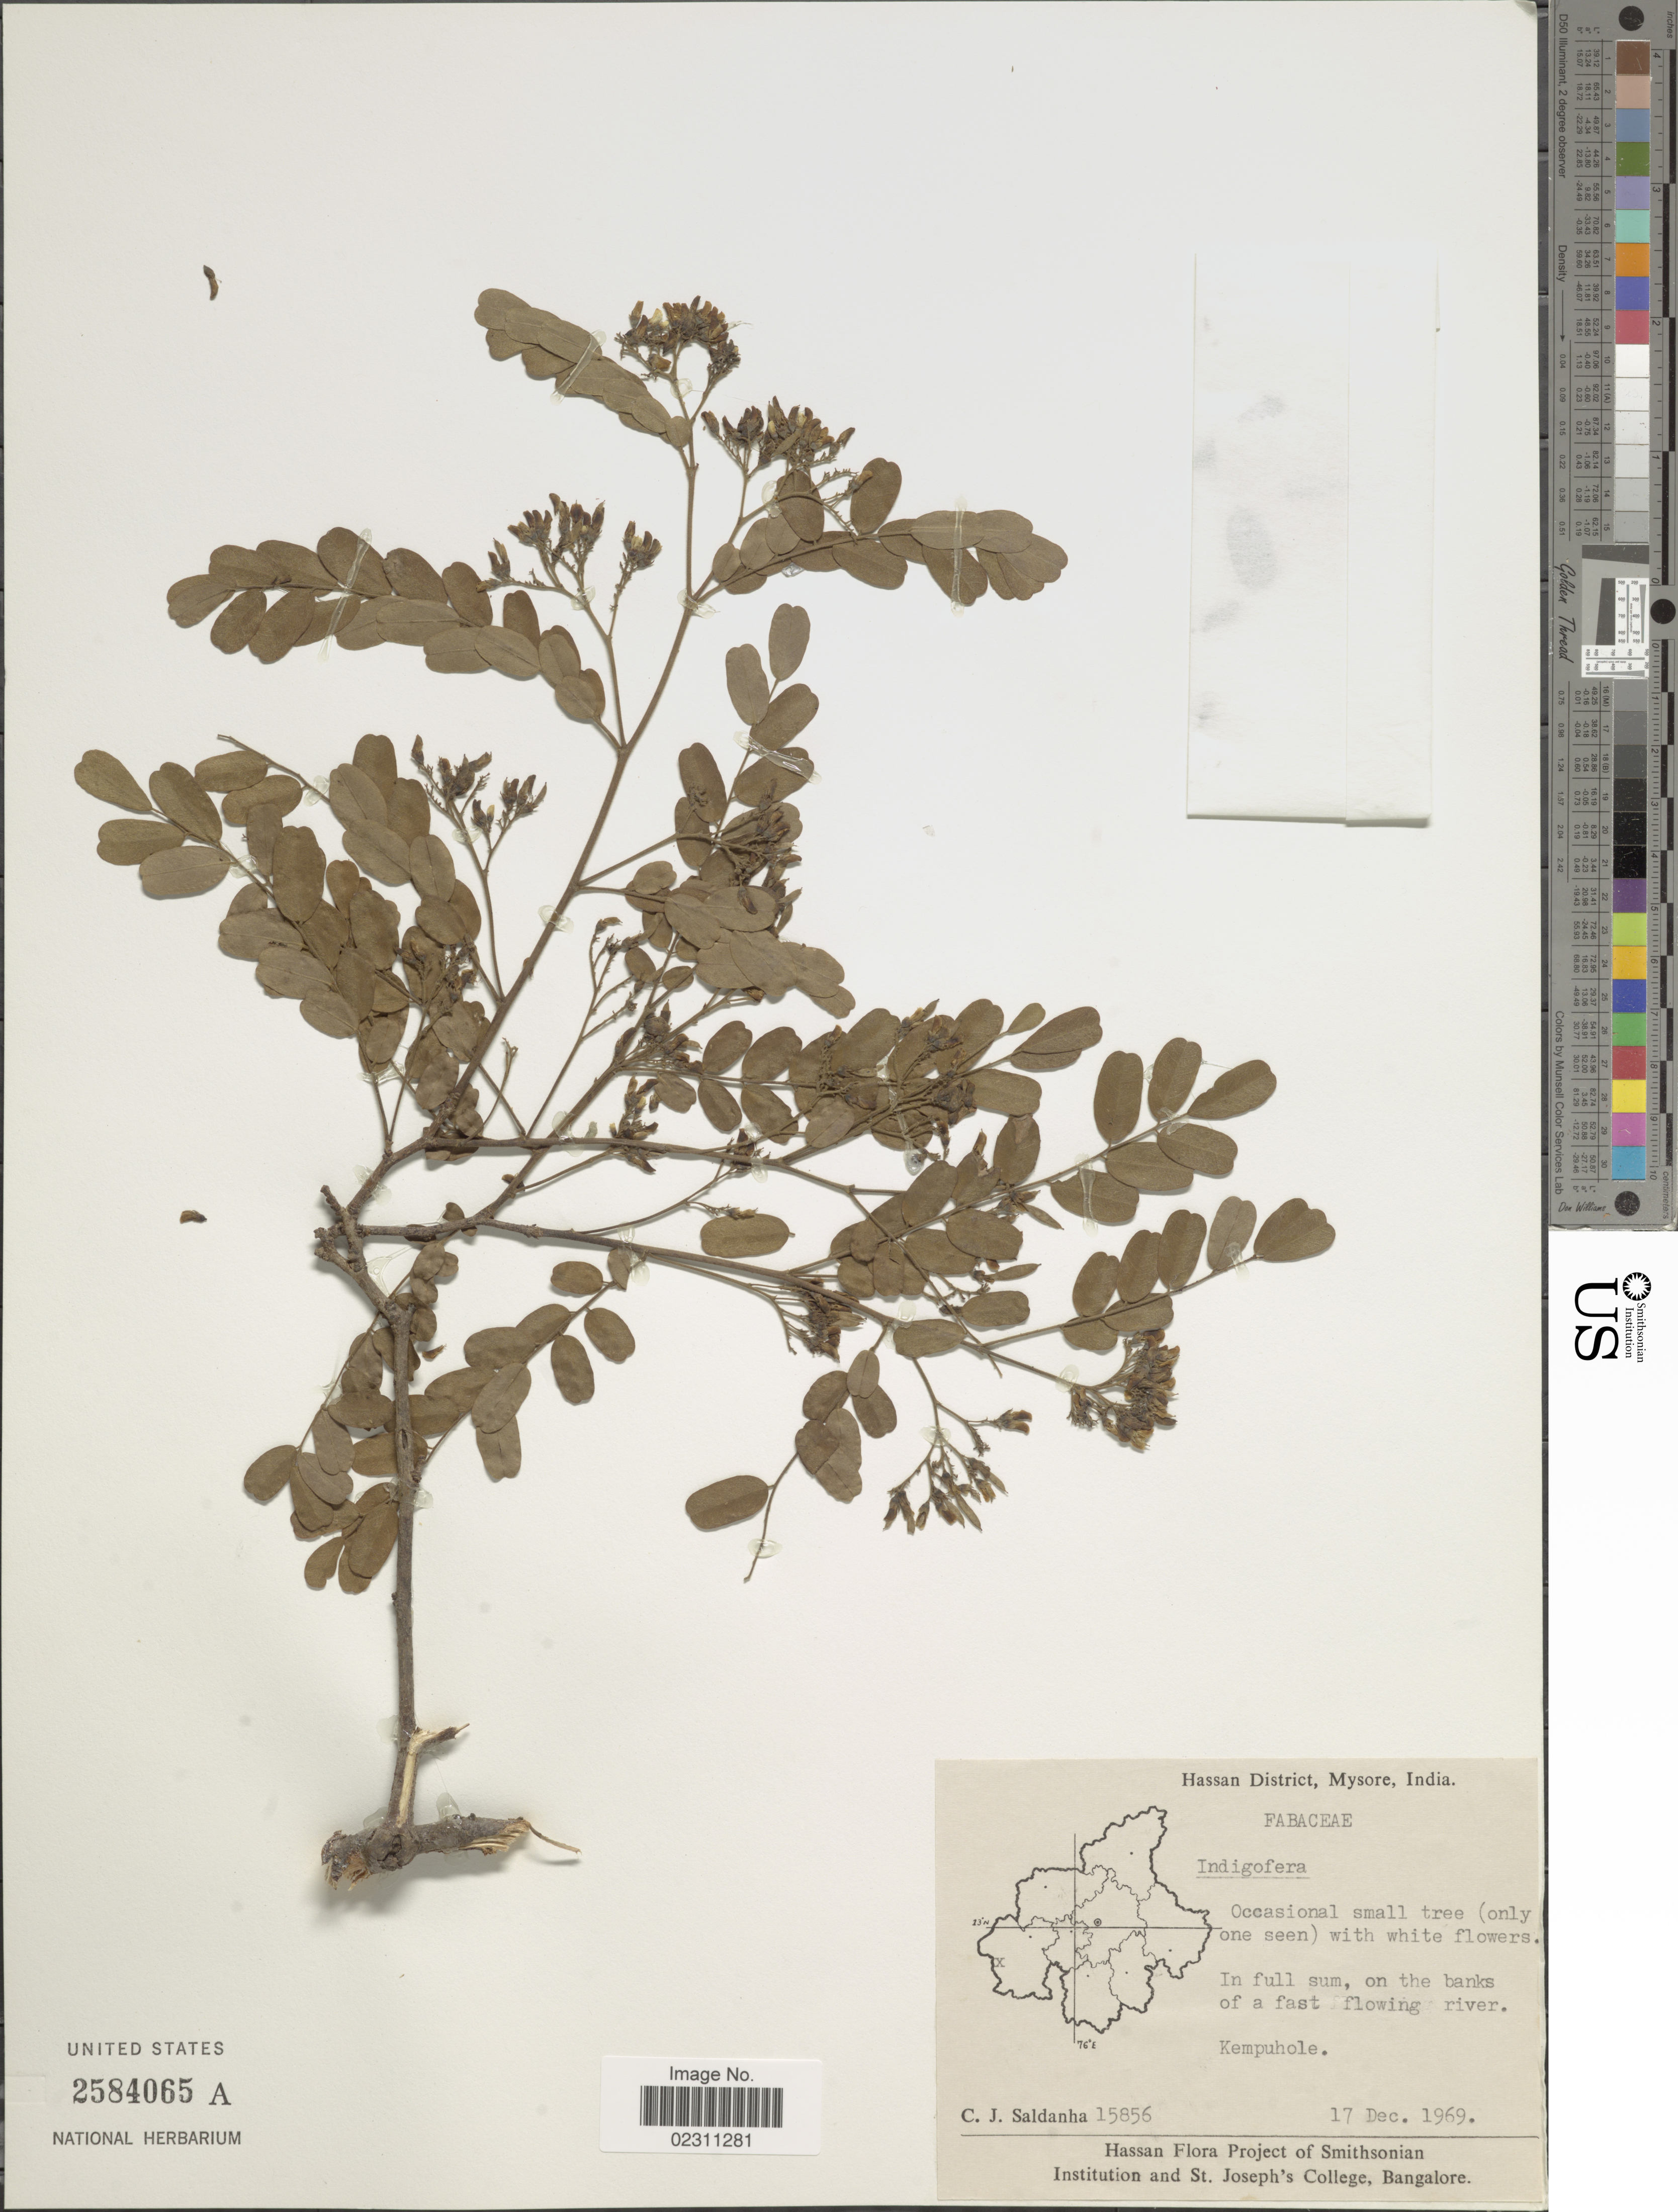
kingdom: Plantae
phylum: Tracheophyta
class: Magnoliopsida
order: Fabales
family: Fabaceae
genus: Indigofera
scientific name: Indigofera sp.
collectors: C. J. Saldanha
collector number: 15856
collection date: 1969-12-17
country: India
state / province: Karnataka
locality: Hassan District, Mysore. Kempuhole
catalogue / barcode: US 2584065A